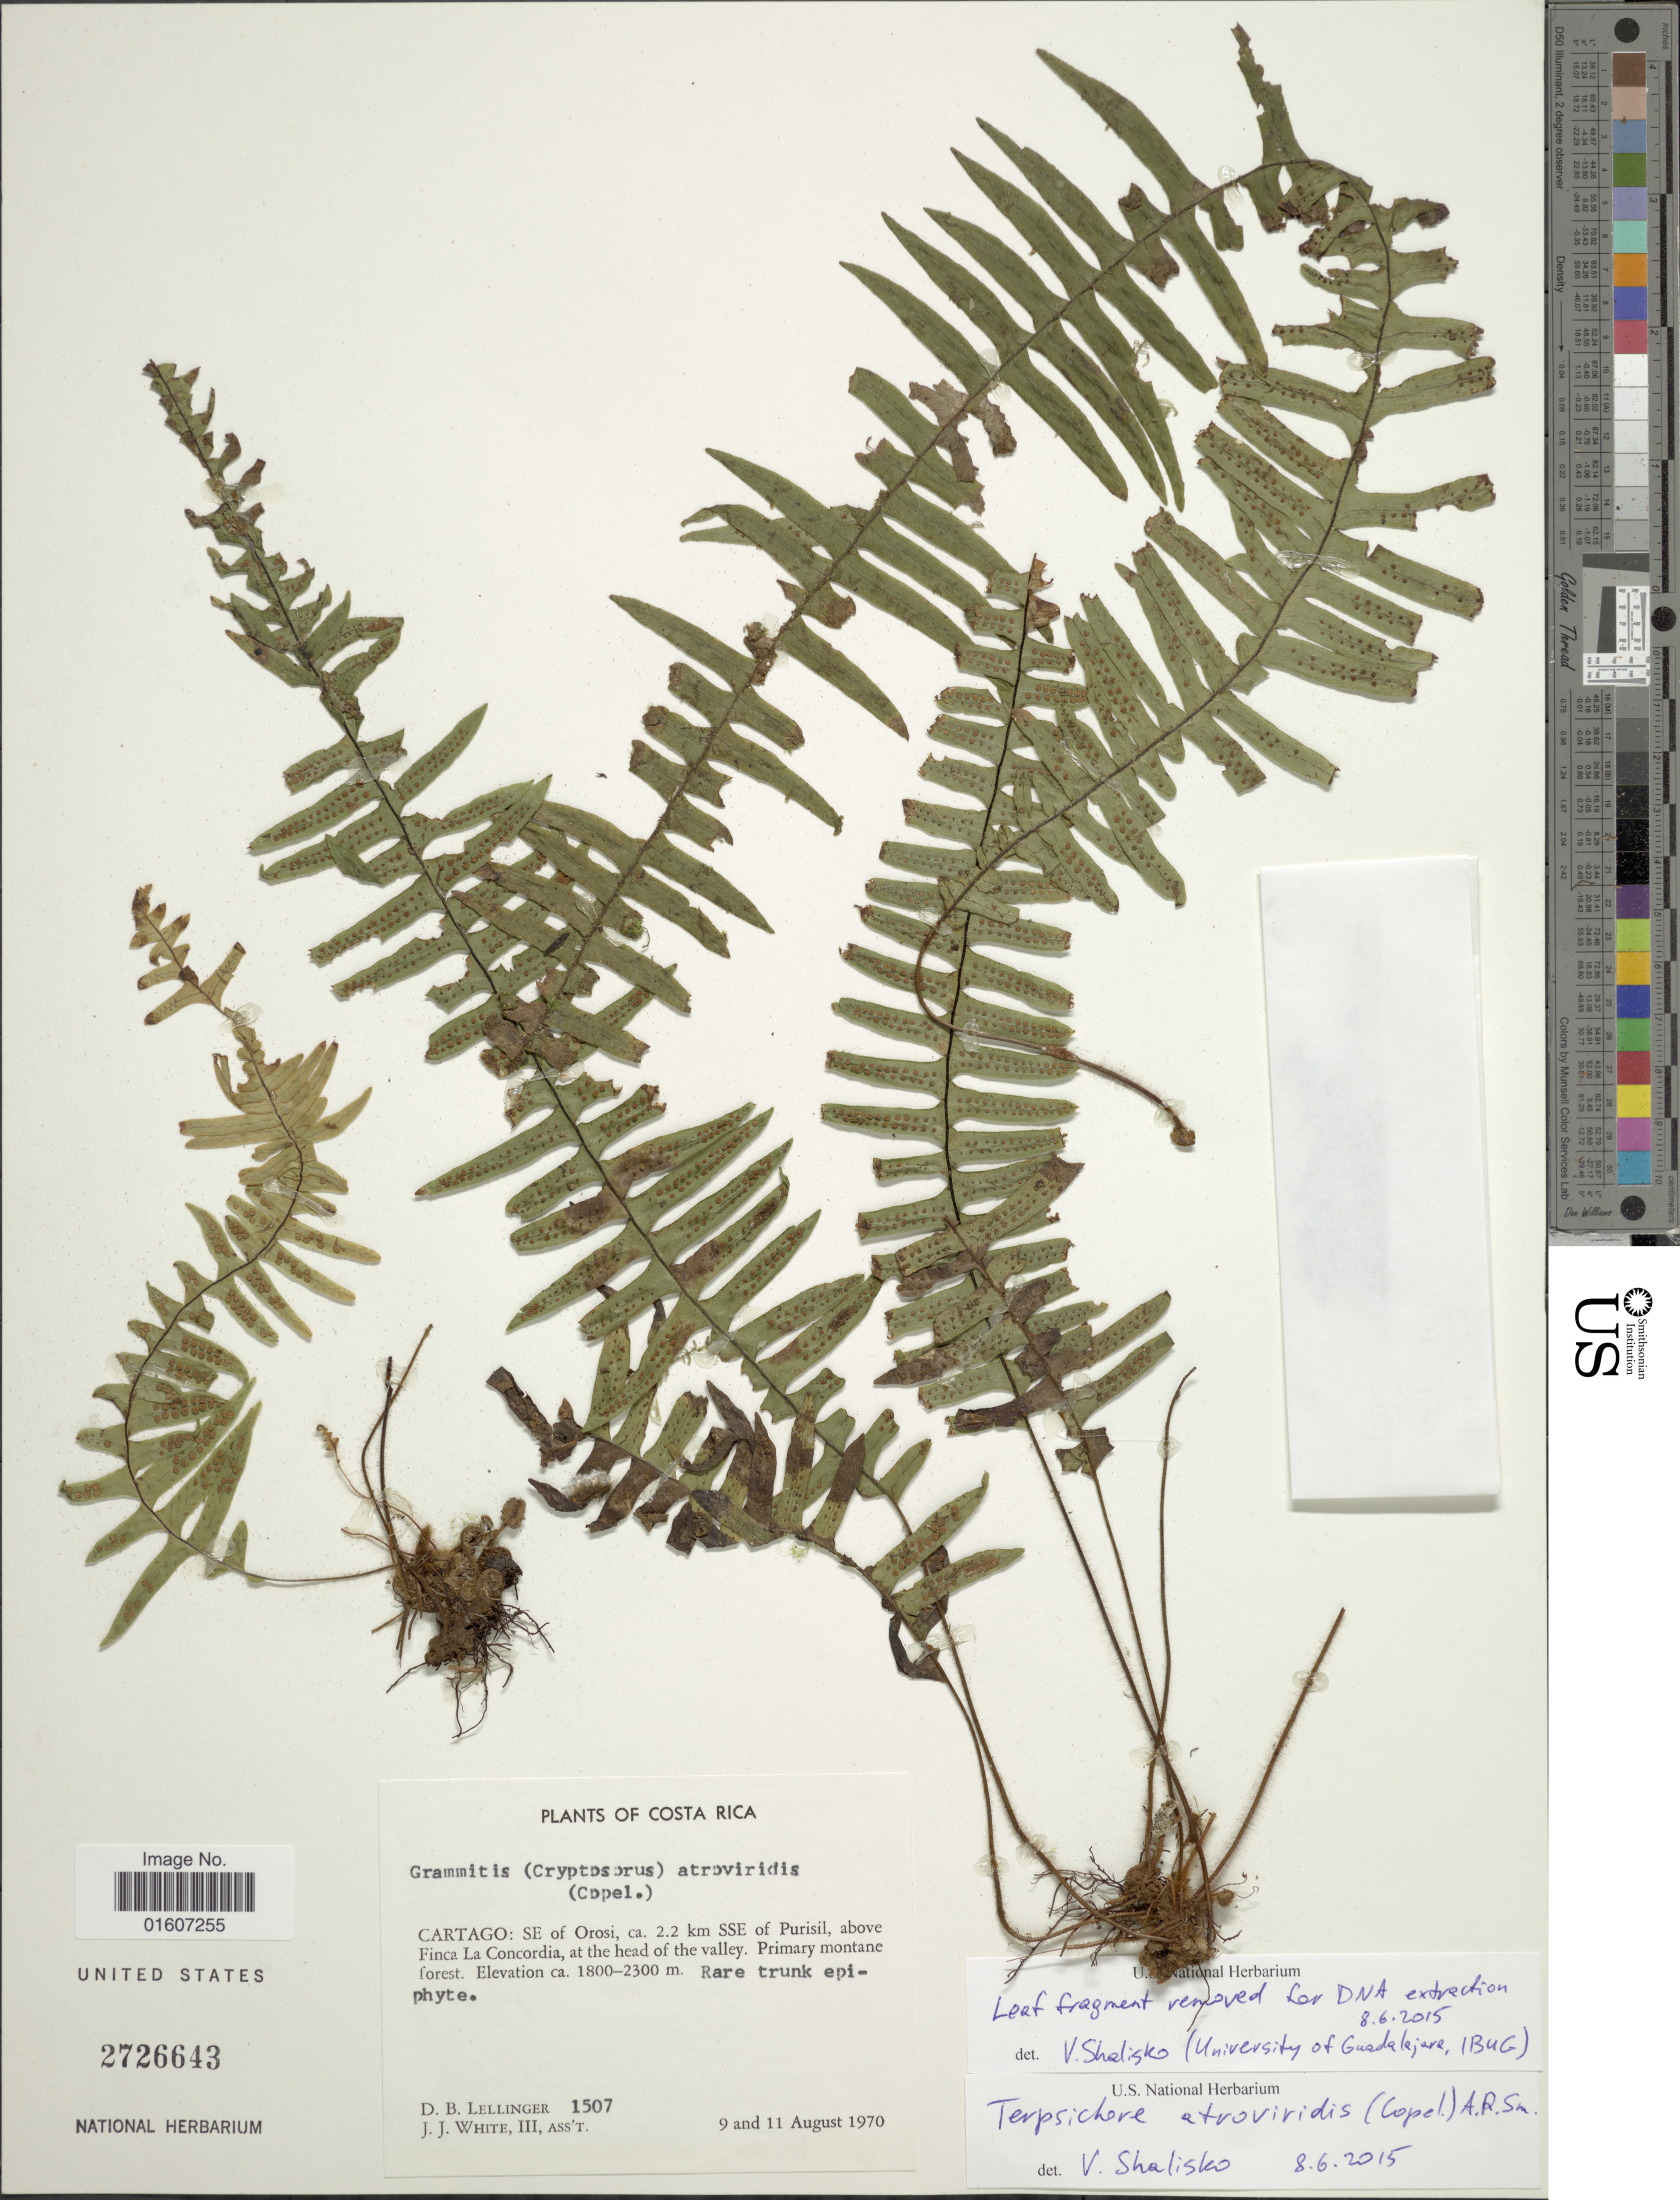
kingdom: Plantae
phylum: Tracheophyta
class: Polypodiopsida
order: Polypodiales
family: Polypodiaceae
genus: Terpsichore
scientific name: Terpsichore atroviridis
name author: (Copel.) A.R. Sm.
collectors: D. B. Lellinger & J. J. White III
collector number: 1507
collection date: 1970-08-09/1970-08-11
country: Costa Rica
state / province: Cartago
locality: SE of Orosi, ca. 2.2 km SSE of Purisil, above Finca La Concordia, at the head of the valley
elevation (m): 1800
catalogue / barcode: US 2726643